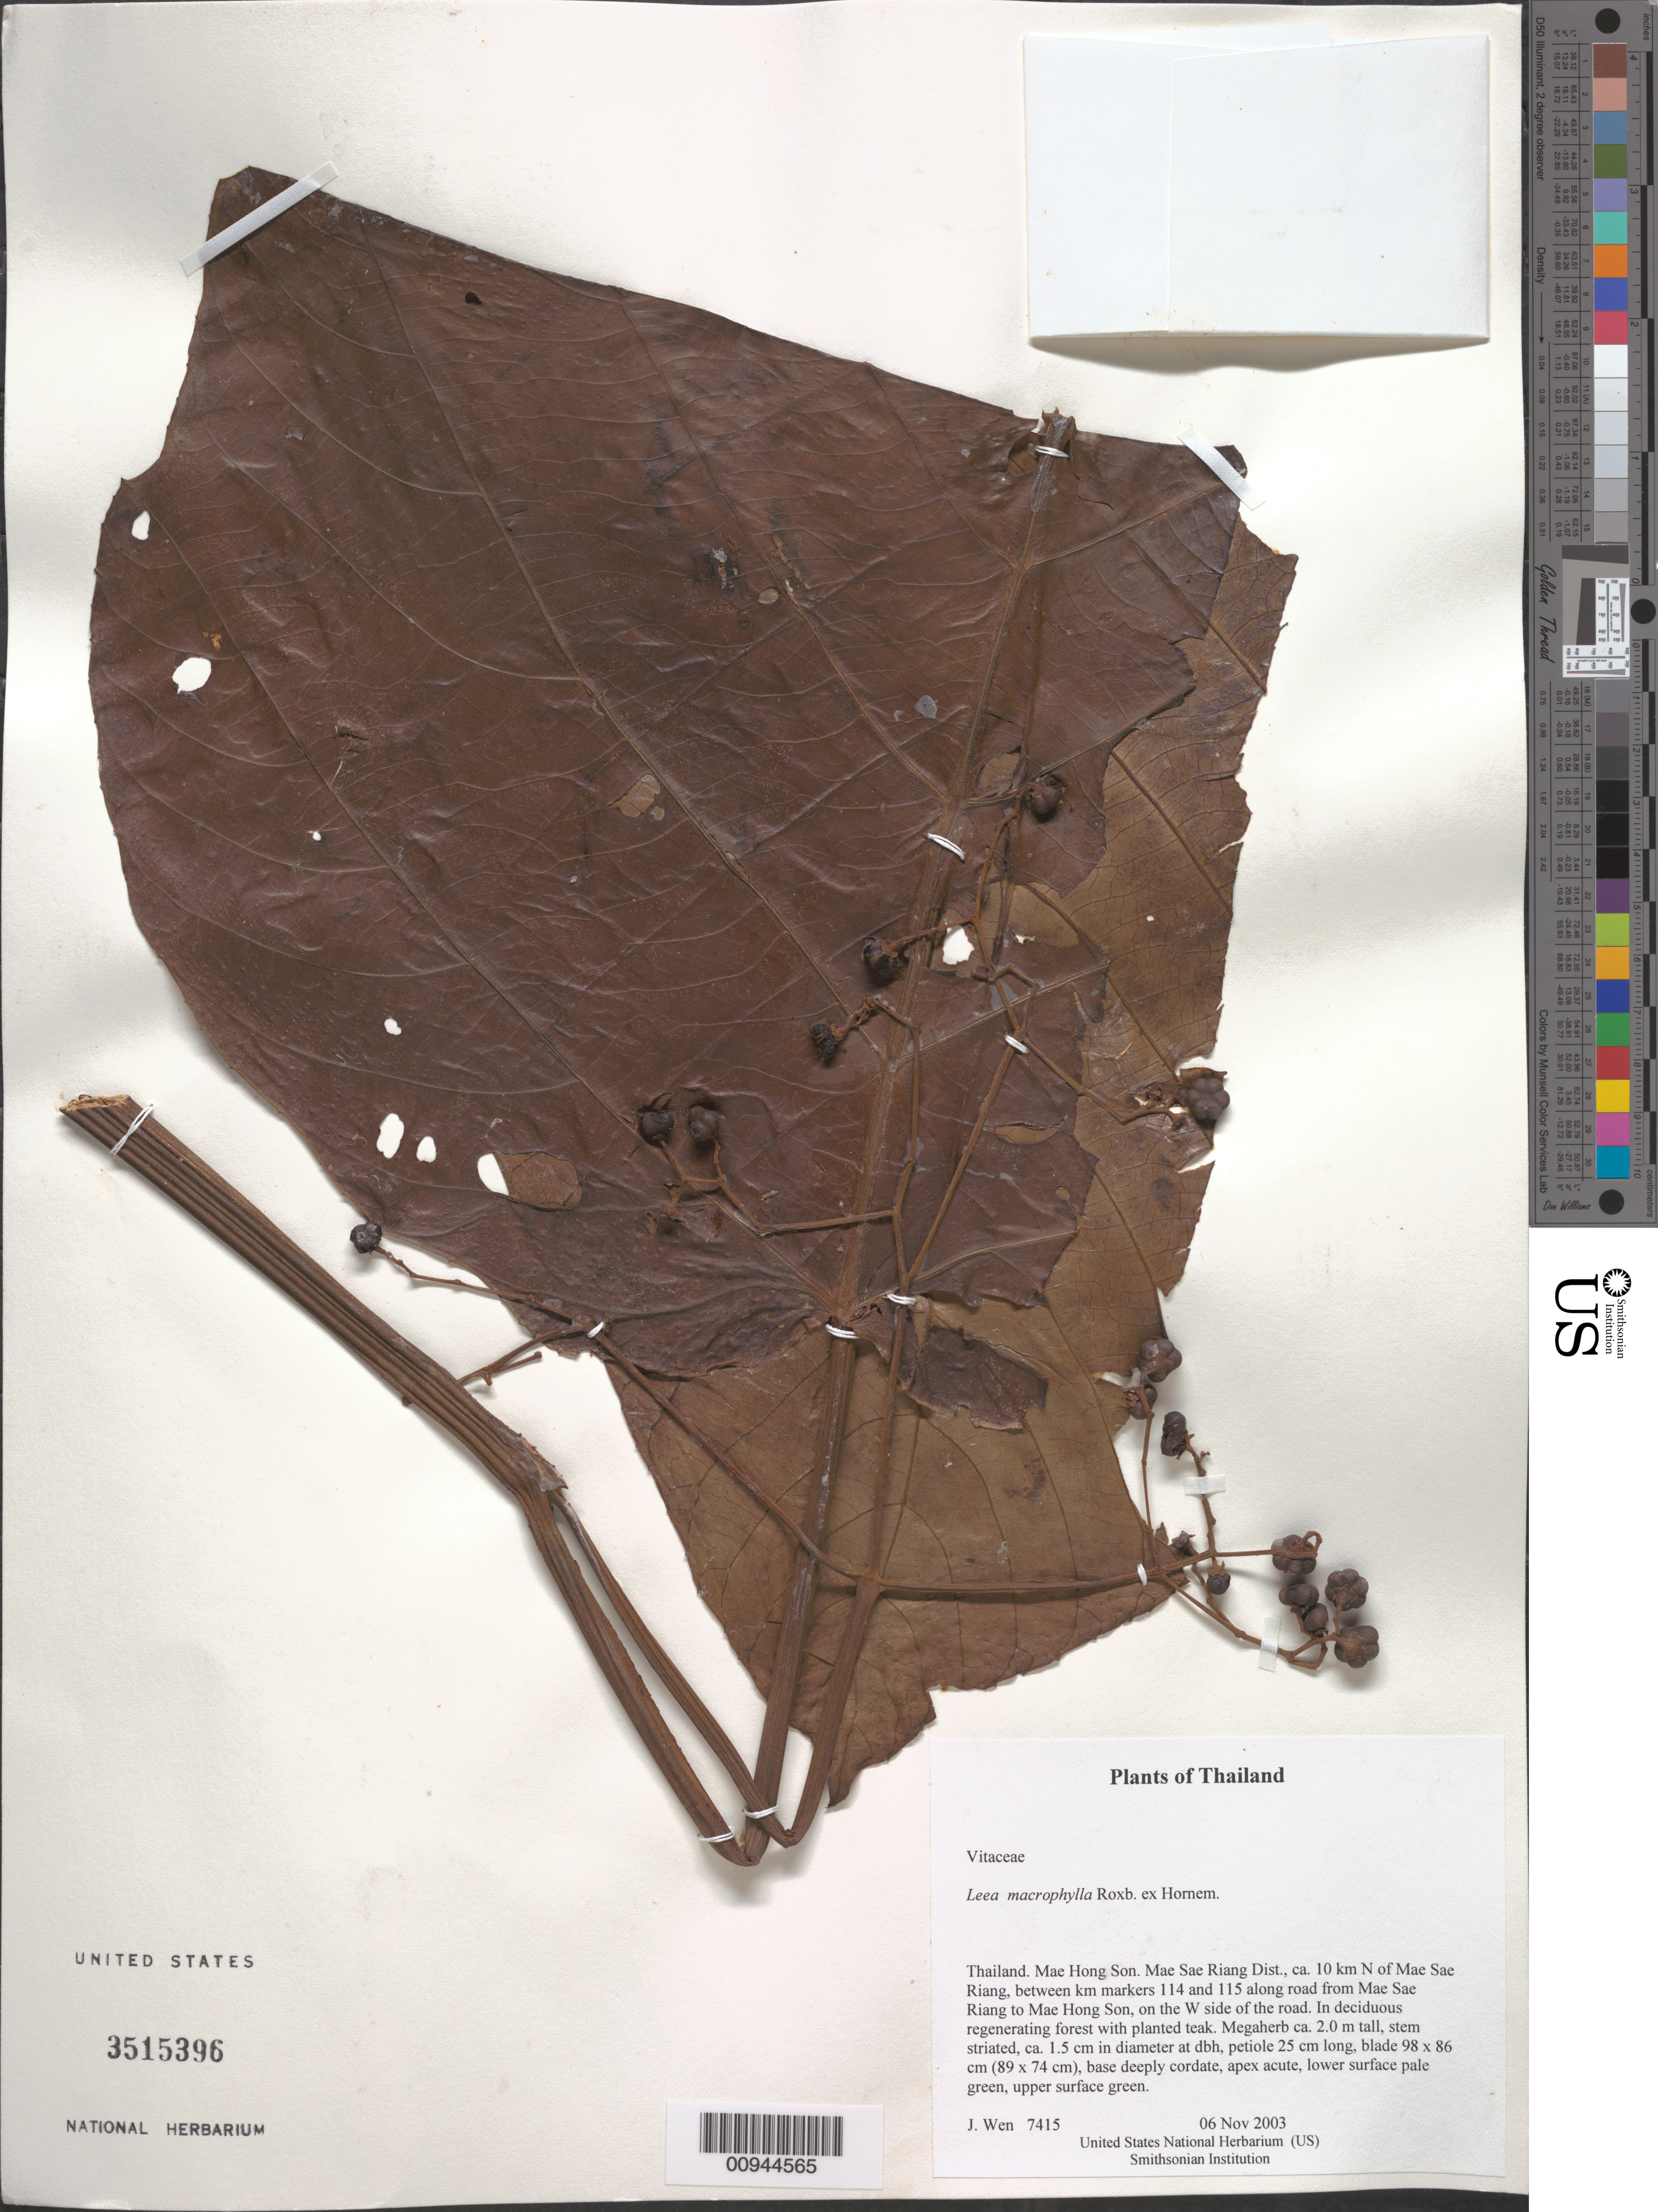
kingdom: Plantae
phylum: Tracheophyta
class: Magnoliopsida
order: Vitales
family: Vitaceae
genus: Leea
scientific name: Leea macrophylla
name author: Roxb. ex Hornem.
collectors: J. Wen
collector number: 7415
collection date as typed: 06 Nov 2003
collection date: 2003-11-06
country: Thailand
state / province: Mae Hong Son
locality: Mae Sae Riang Dist., ca. 10 km N of Mae Sae Riang, between km markers 114 and 115 along road from Mae Sae Riang to Mae Hong Son, on the W side of the road.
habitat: In deciduous regenerating forest with planted teak.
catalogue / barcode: US 3515396